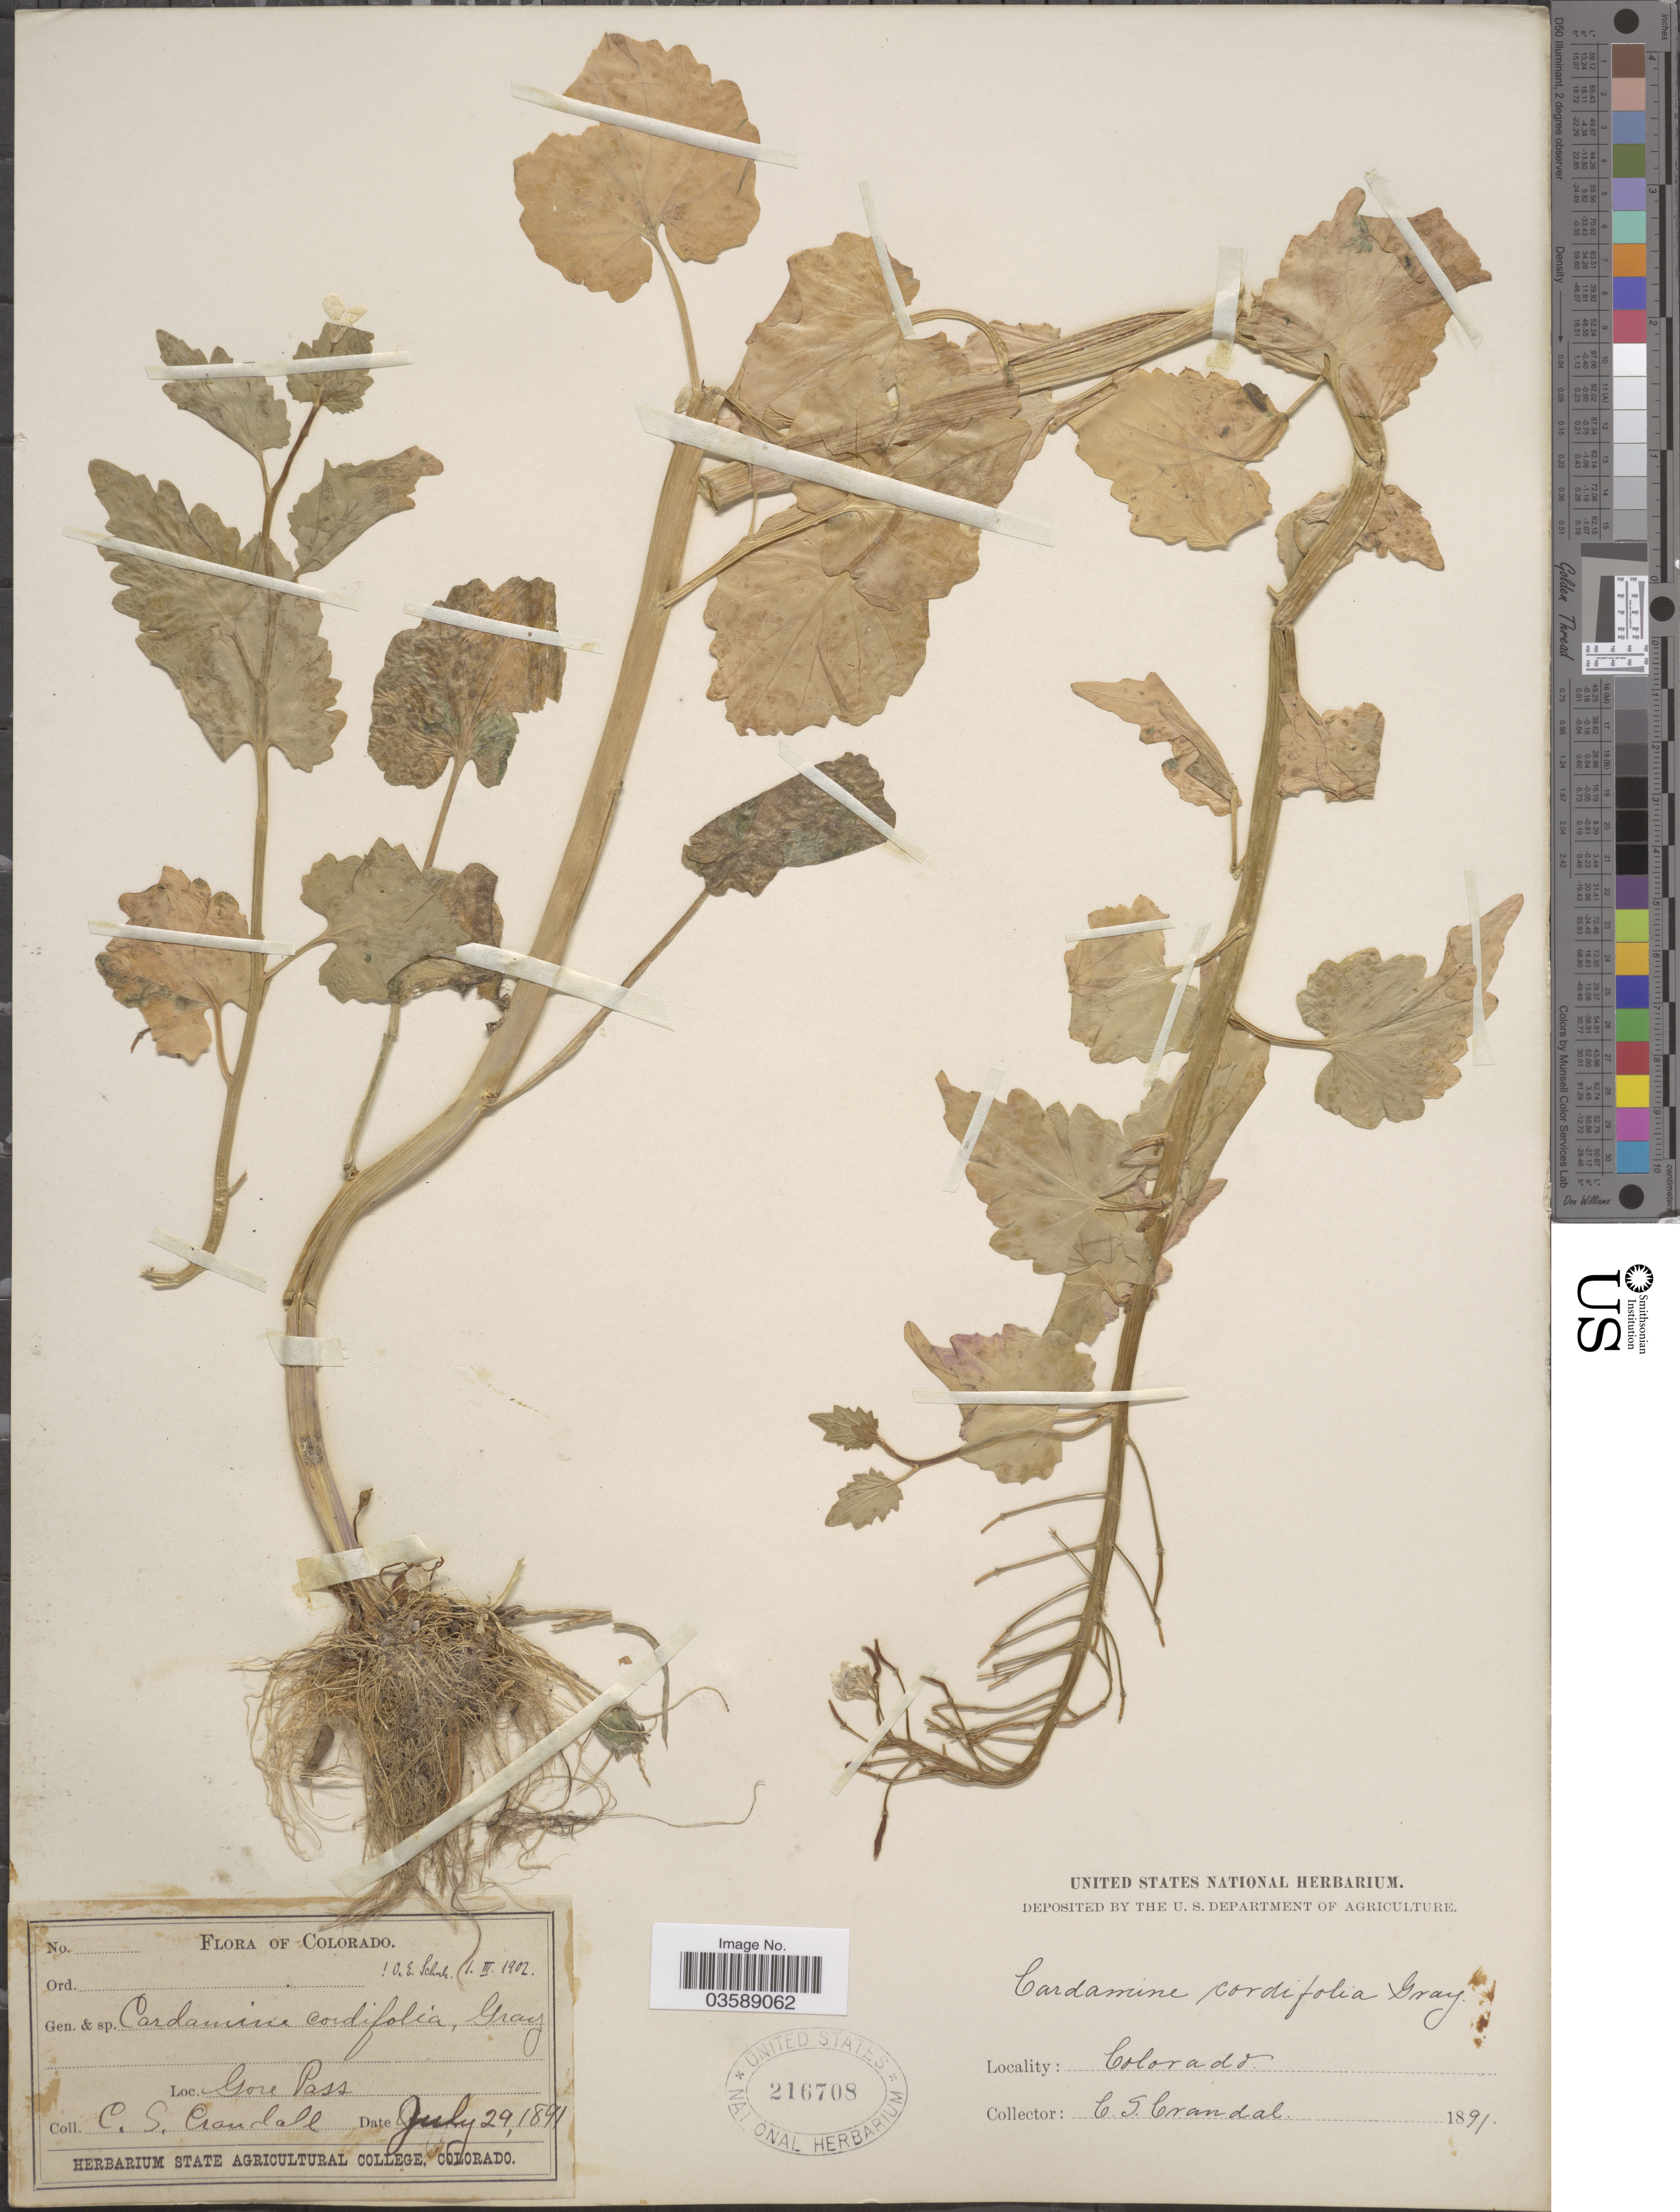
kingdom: Plantae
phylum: Tracheophyta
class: Magnoliopsida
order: Brassicales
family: Brassicaceae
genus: Cardamine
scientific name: Cardamine cordifolia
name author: A. Gray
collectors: C. Crandall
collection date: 1891-07-29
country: United States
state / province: Colorado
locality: Gore Pass.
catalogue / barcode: US 216708